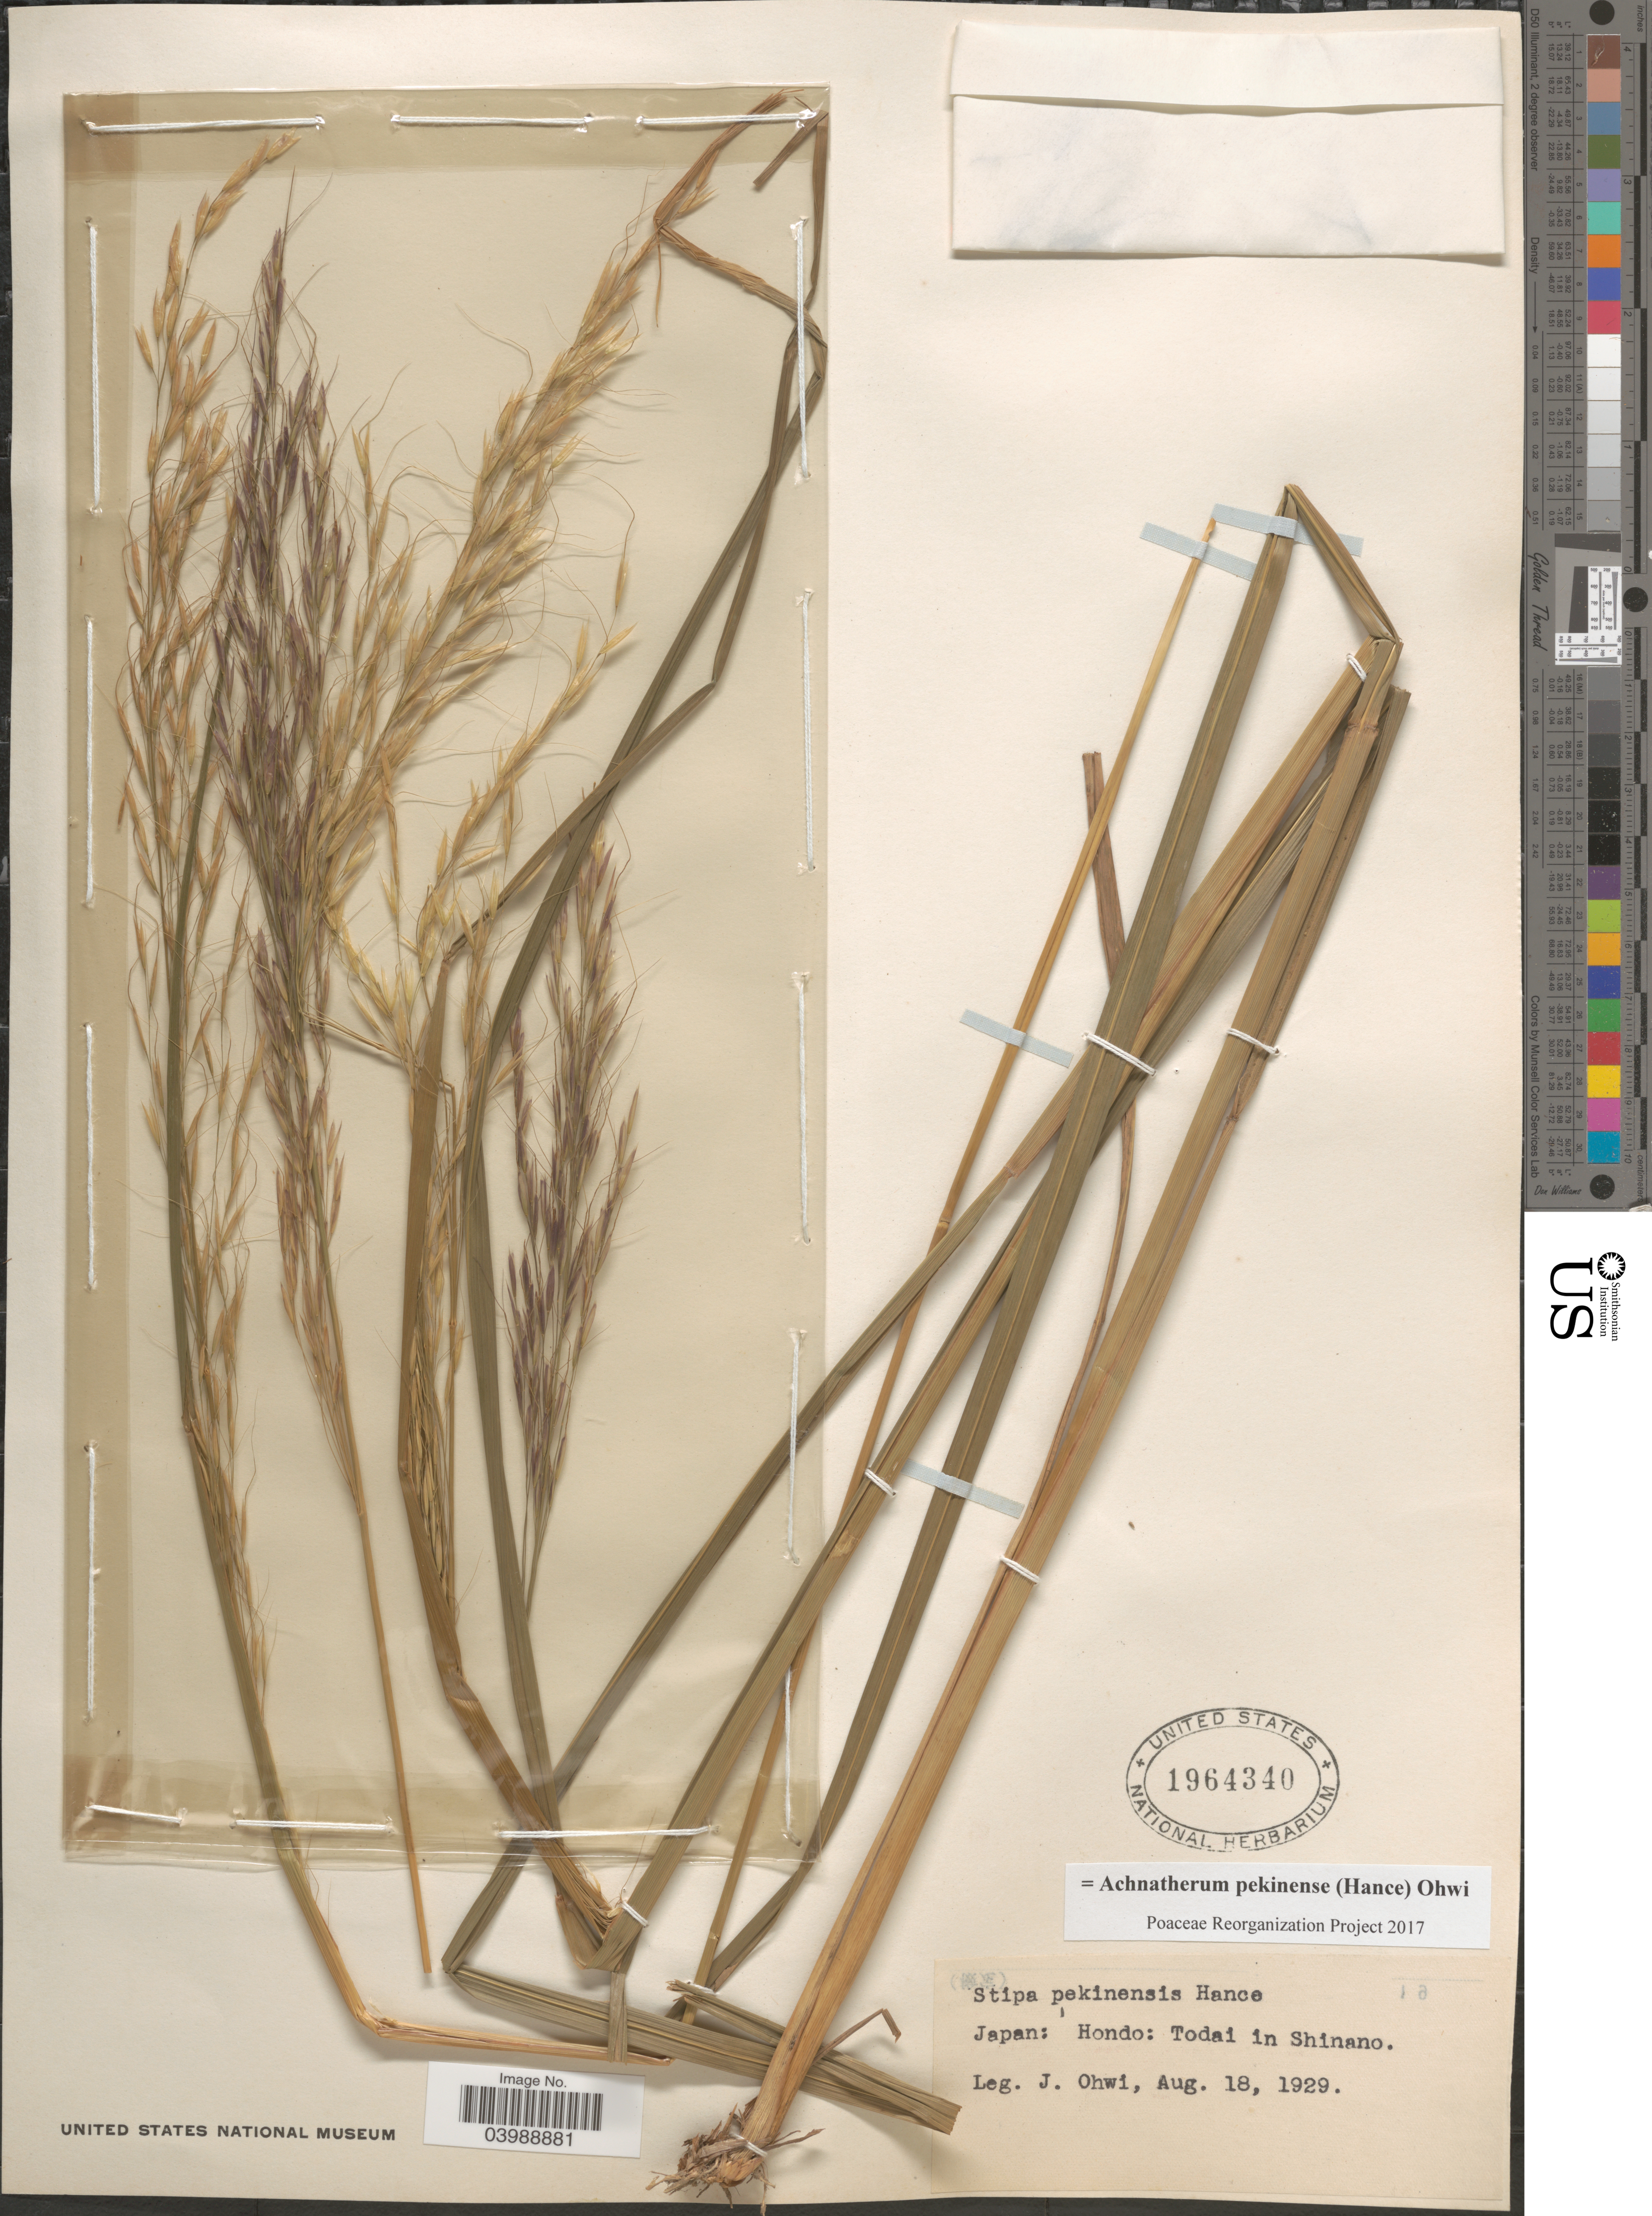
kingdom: Plantae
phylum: Tracheophyta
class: Liliopsida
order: Poales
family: Poaceae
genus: Achnatherum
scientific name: Achnatherum pekinense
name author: (Hance) Ohwi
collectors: J. Ohwi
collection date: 1929-08-26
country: Japan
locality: Hondo: Todai in Shinano.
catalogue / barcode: US 1964340